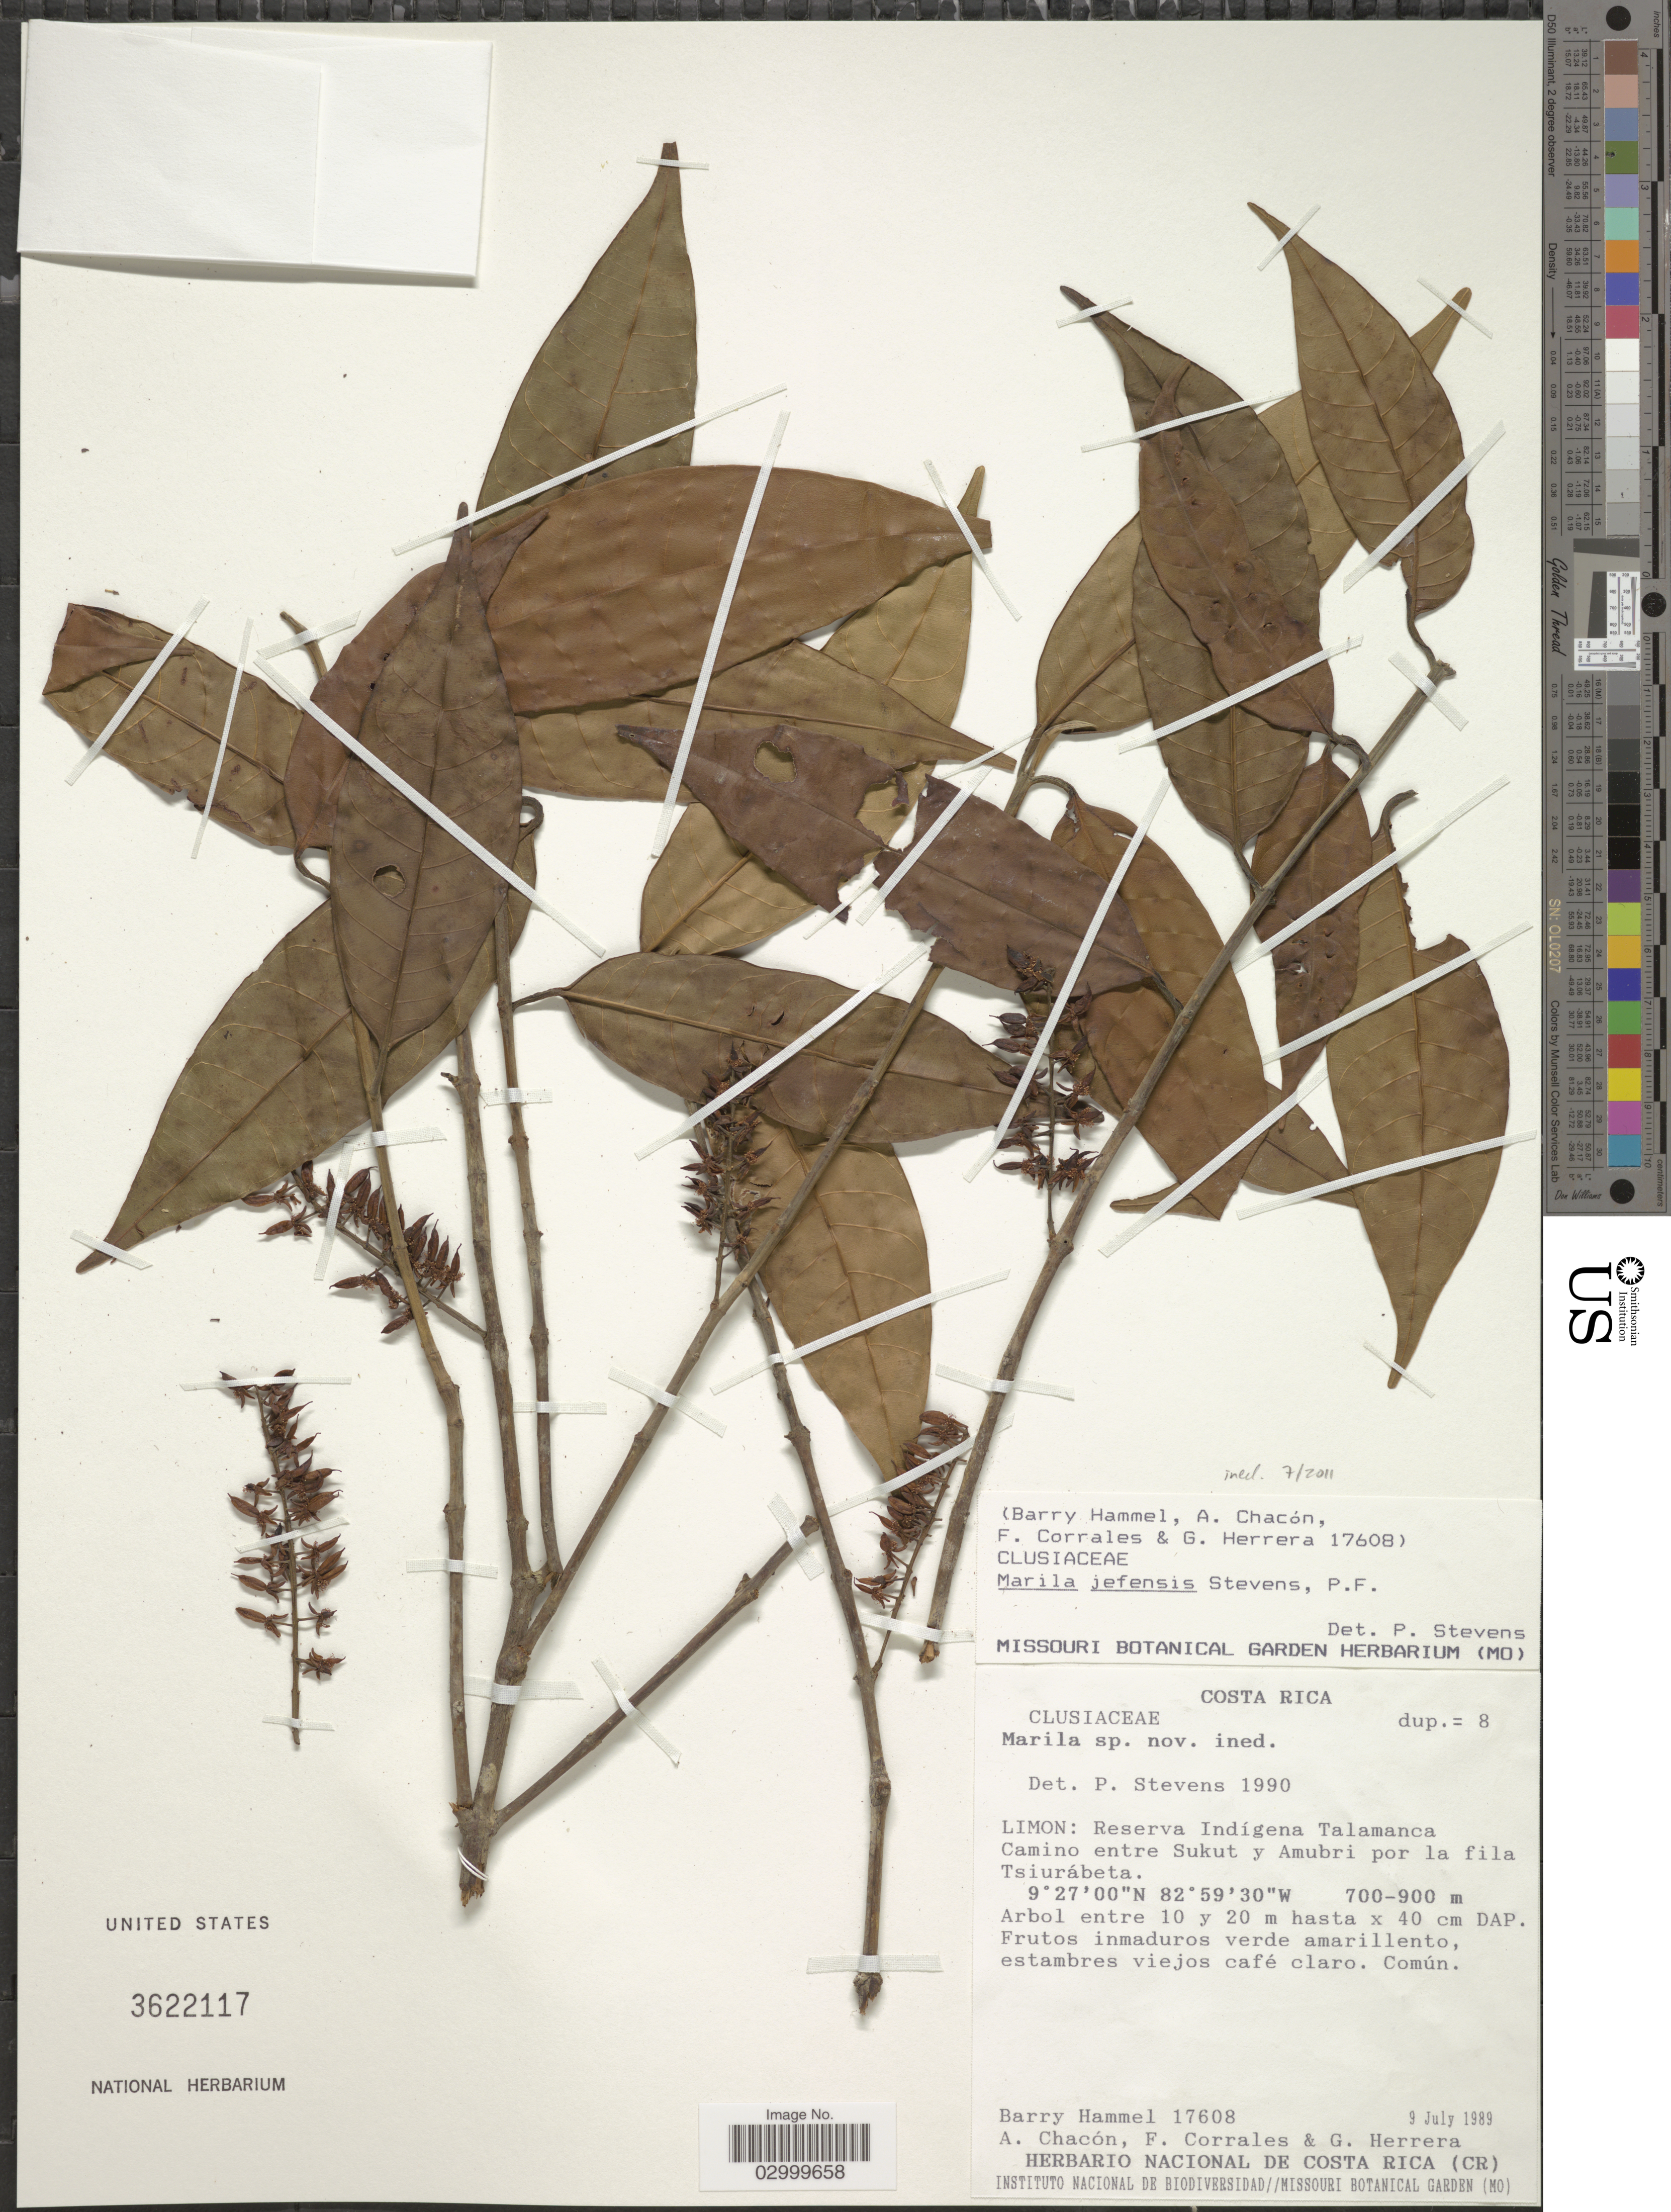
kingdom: Plantae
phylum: Tracheophyta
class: Magnoliopsida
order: Malpighiales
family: Calophyllaceae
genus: Marila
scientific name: Marila sp.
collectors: B. Hammel, A. Chacón, F. Corrales & G. Herrera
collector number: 17608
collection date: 1989-07-09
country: Costa Rica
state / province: Limón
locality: Reserva Indígena Talamanca Camino entre Sukut y Amubri por la fila Tsiurábeta.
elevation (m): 700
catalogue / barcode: US 3622117